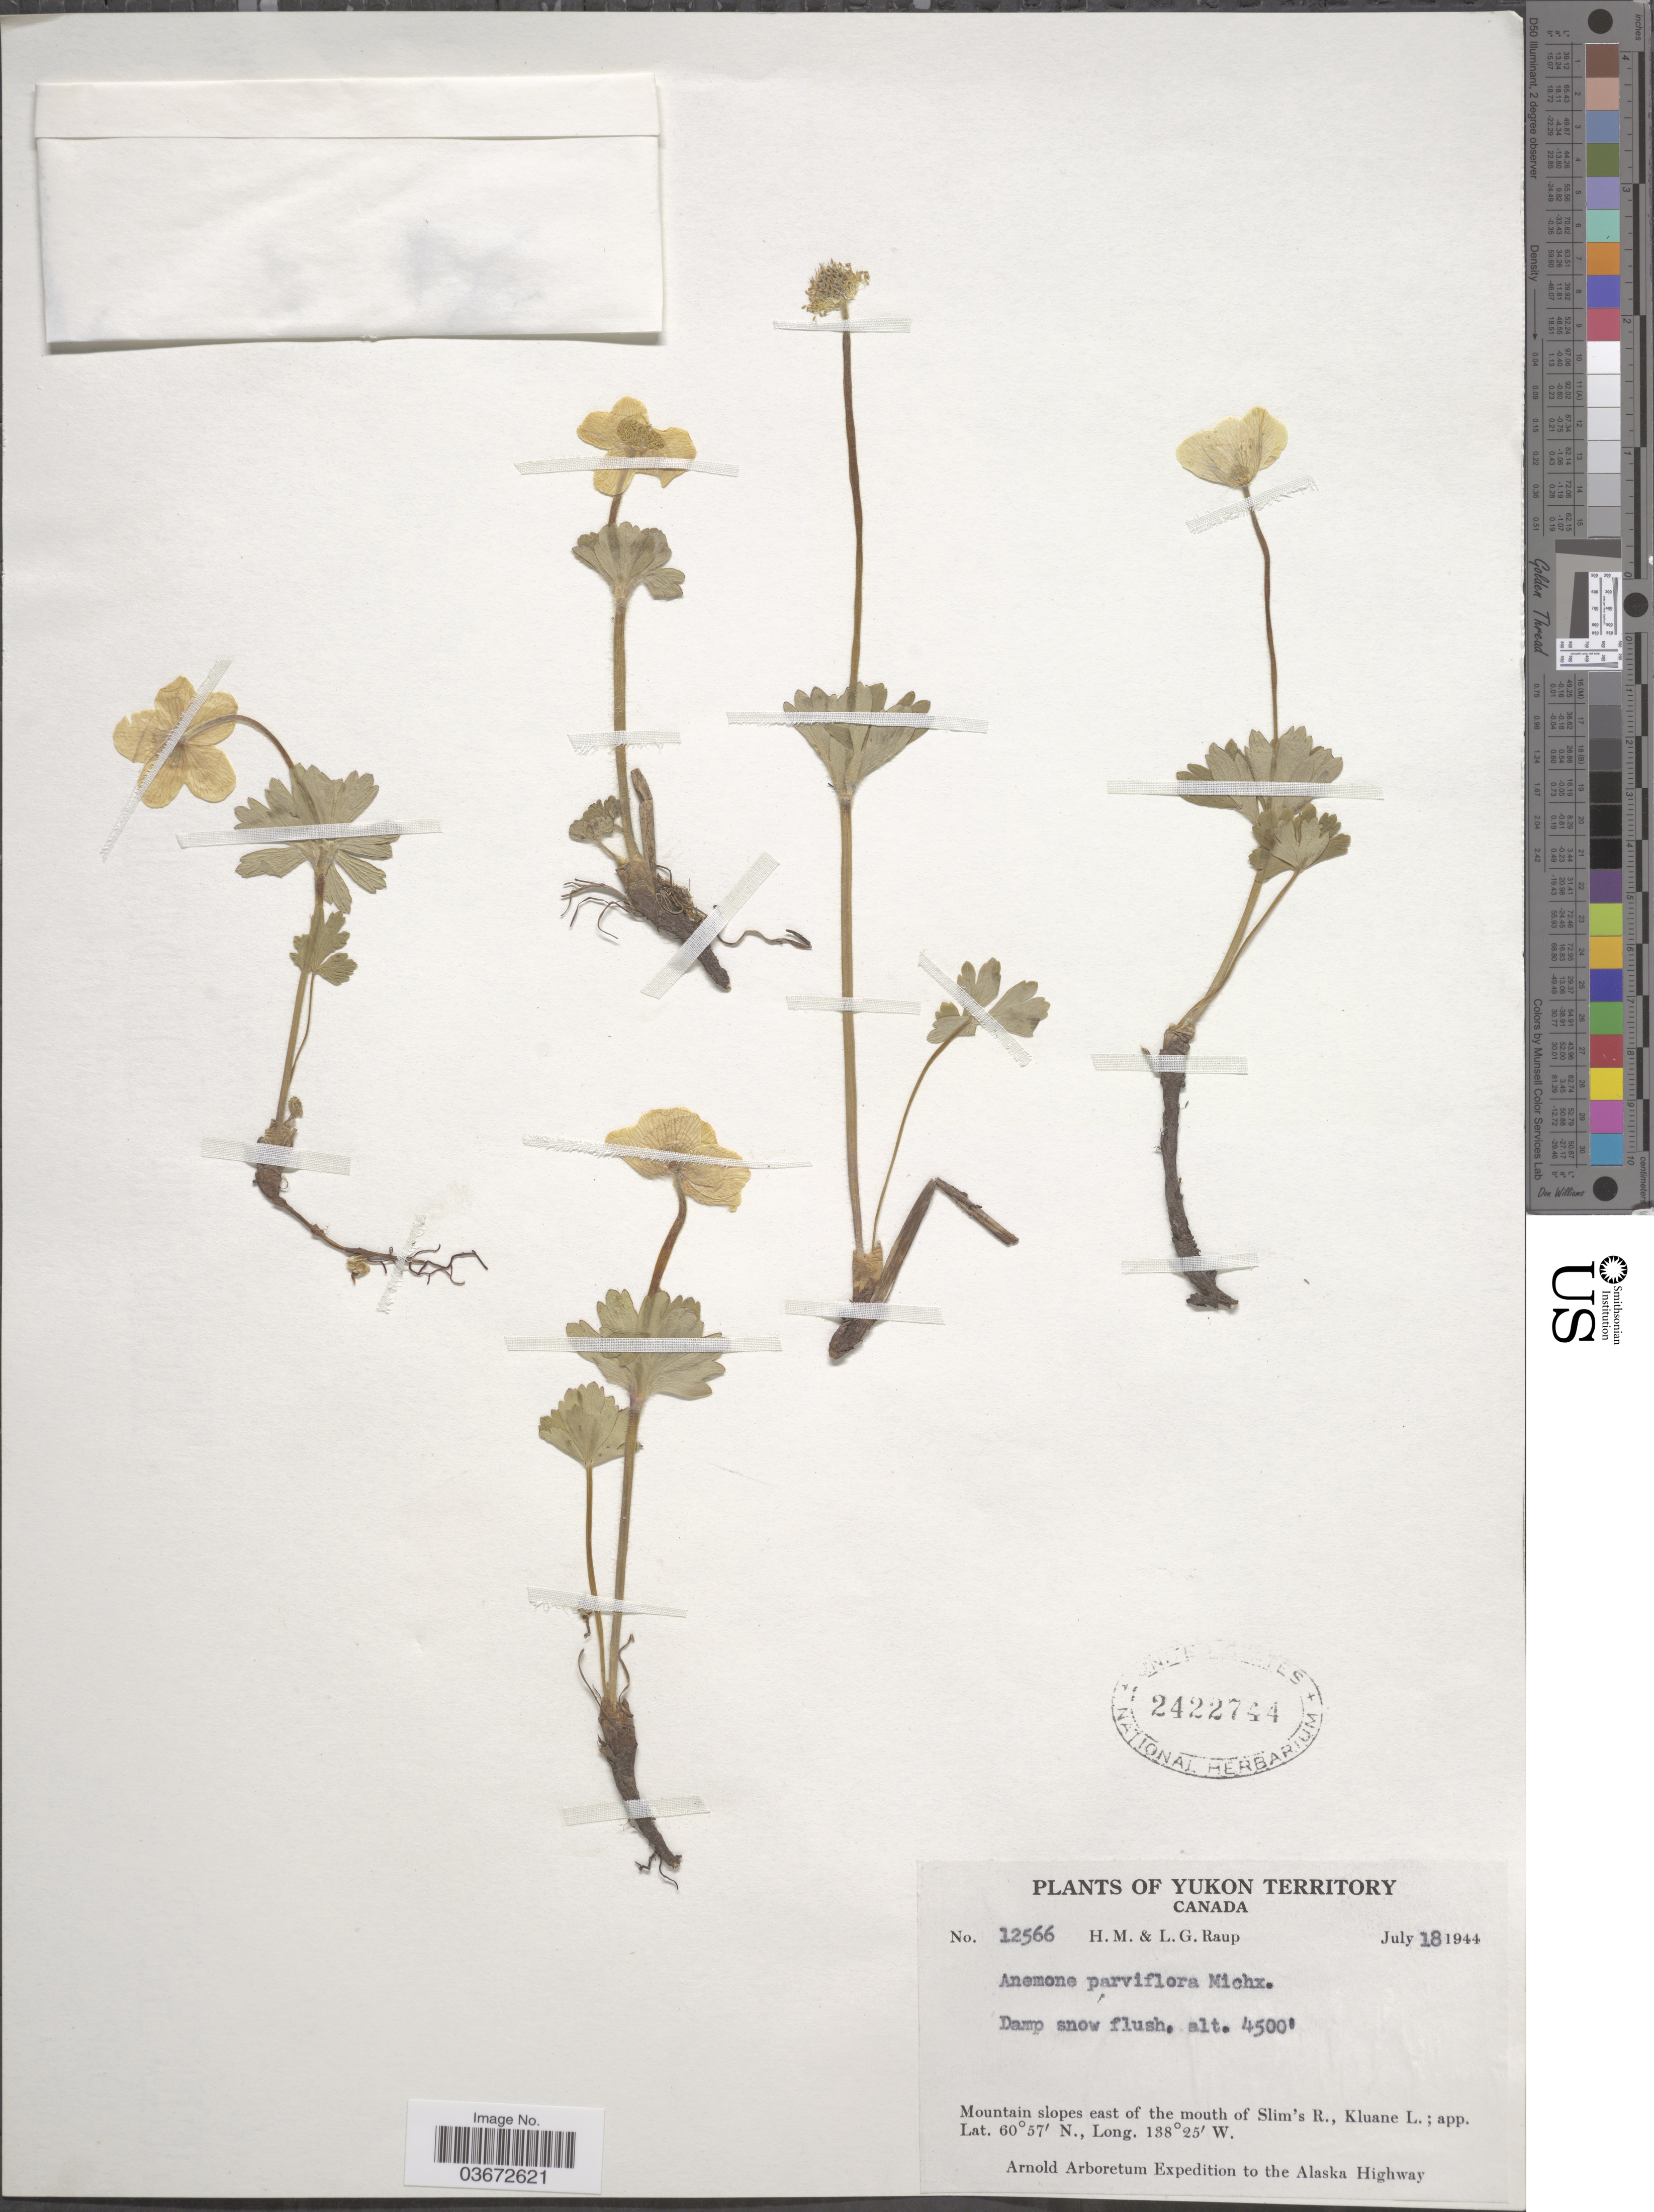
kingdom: Plantae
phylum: Tracheophyta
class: Magnoliopsida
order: Ranunculales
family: Ranunculaceae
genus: Anemone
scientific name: Anemone parviflora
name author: Michx.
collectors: H. Raup & L. Raup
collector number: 12566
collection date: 1944-07-18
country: Canada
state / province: Yukon Territory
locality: Mountain slopes east of the mouth of Slim's R., Kluane L.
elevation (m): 1372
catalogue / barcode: US 2422744